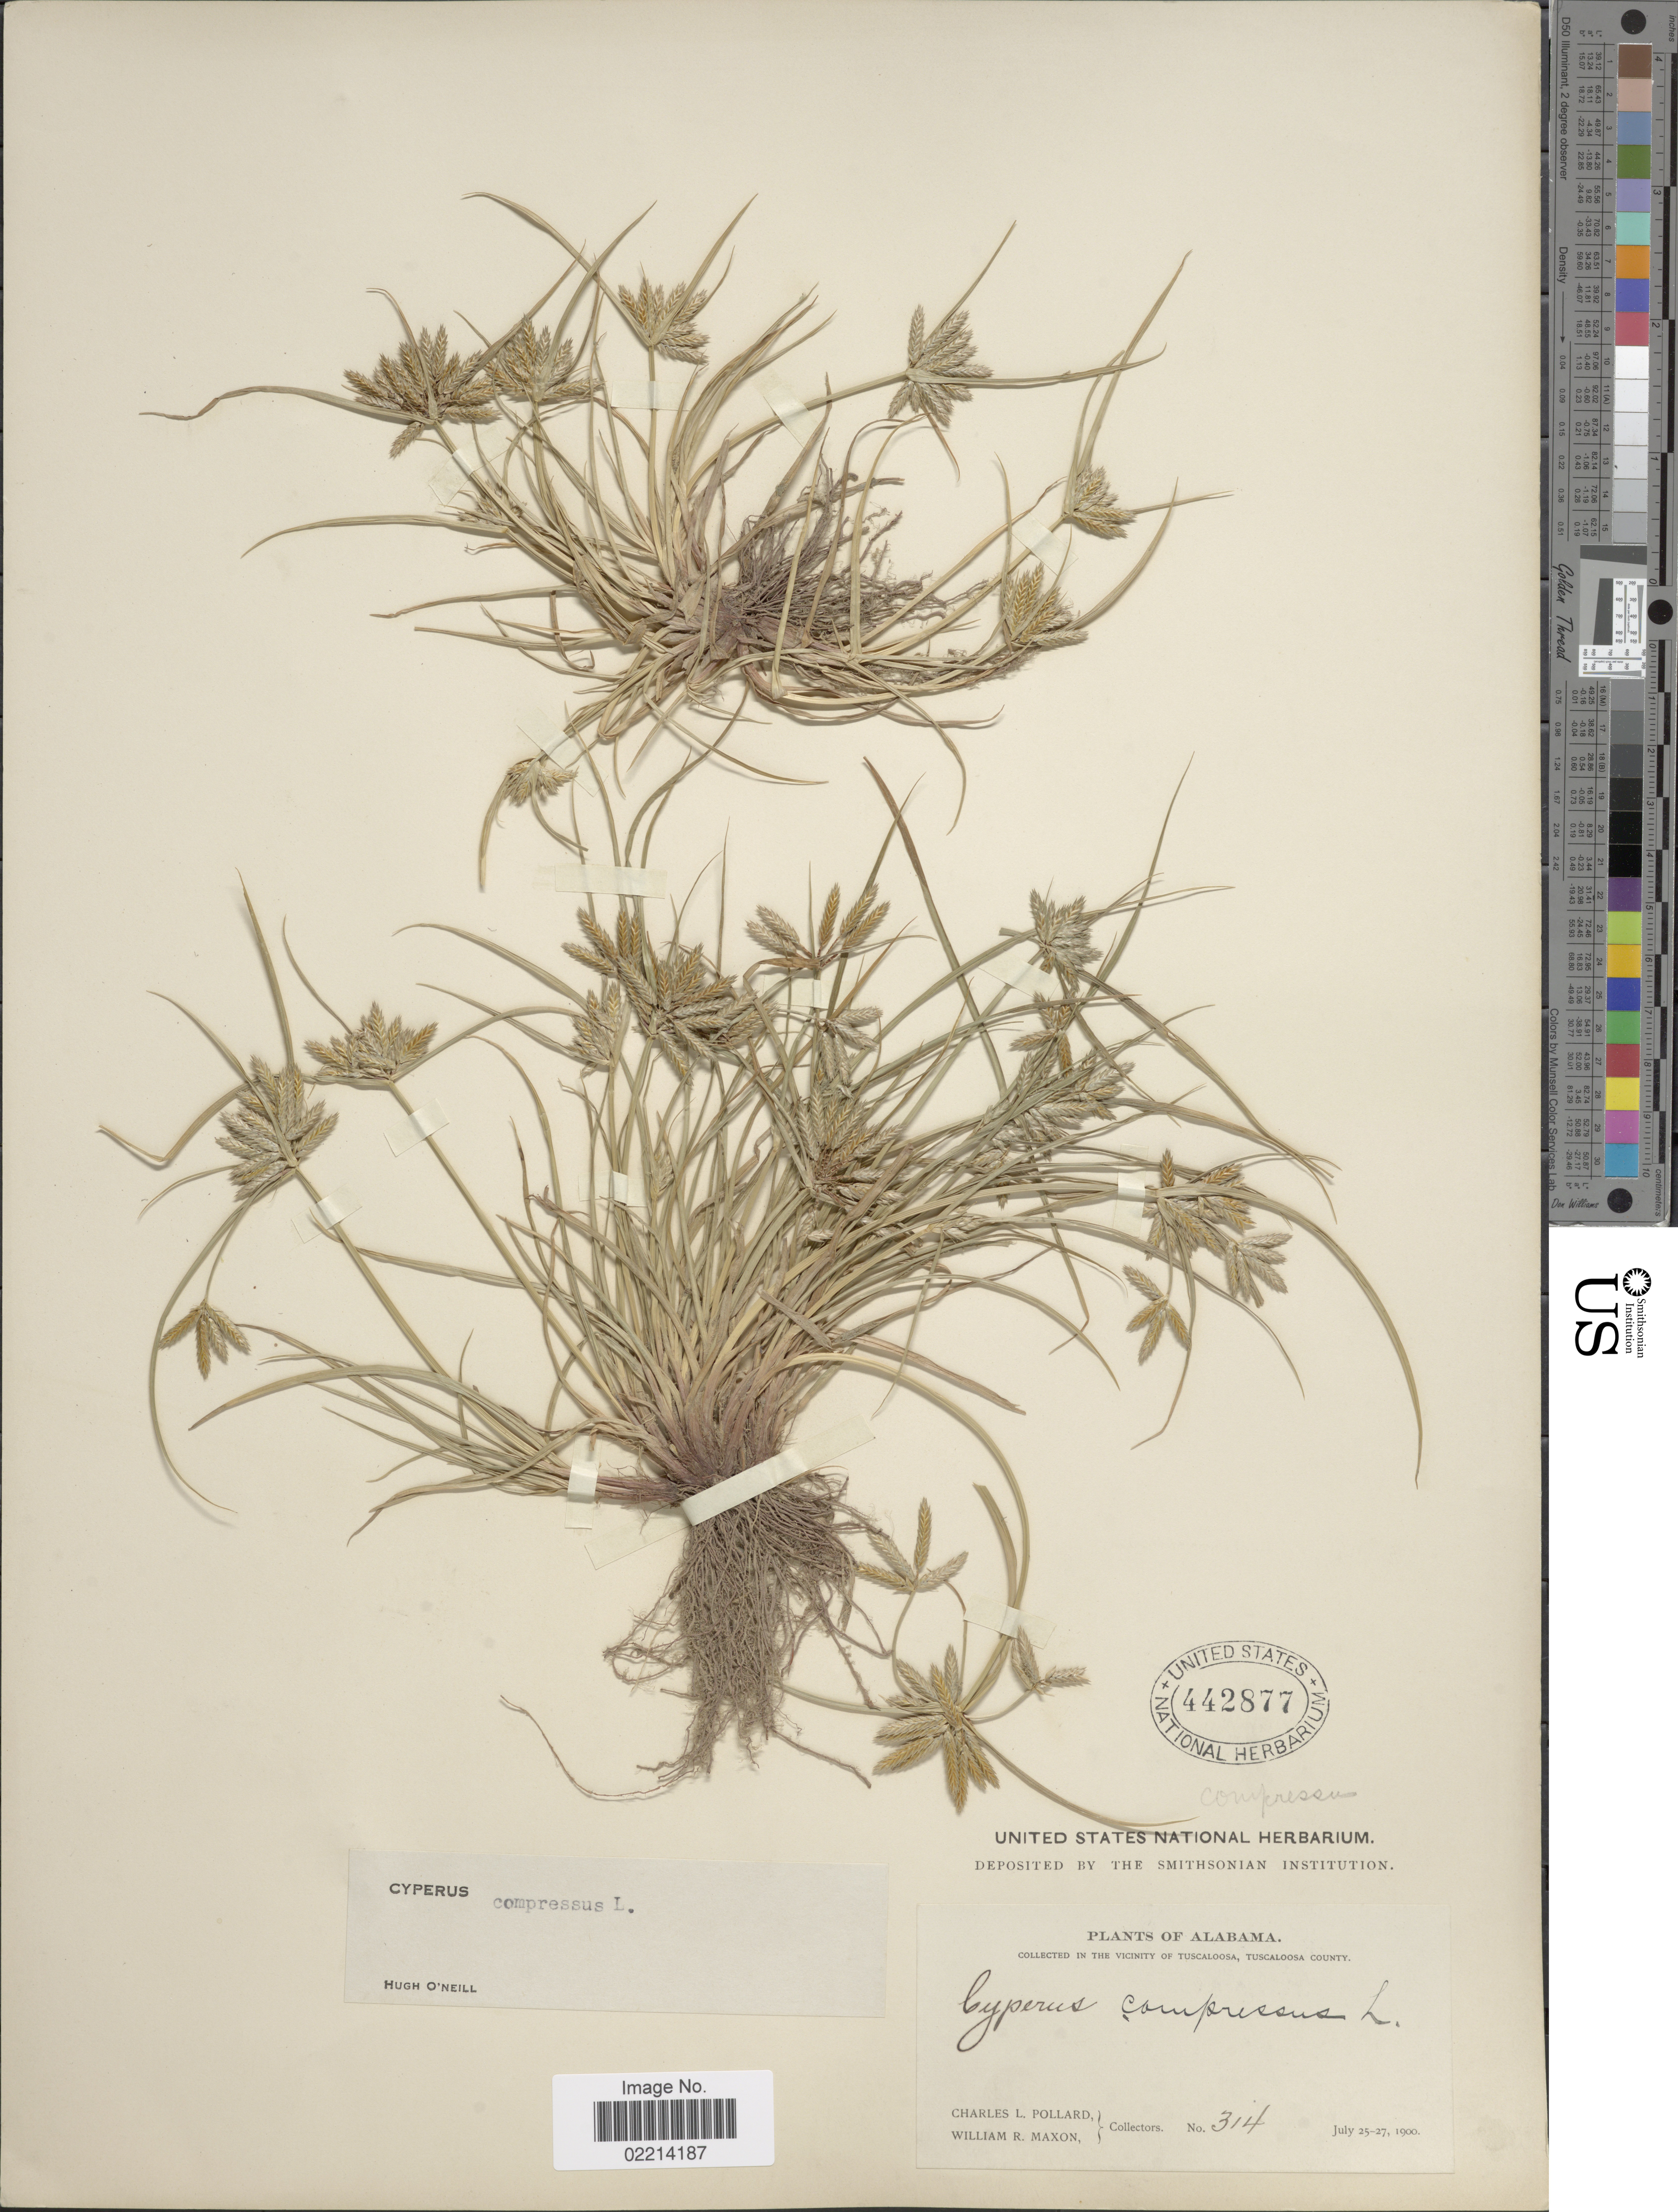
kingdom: Plantae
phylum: Tracheophyta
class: Liliopsida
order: Poales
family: Cyperaceae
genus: Cyperus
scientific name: Cyperus compressus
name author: L.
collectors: C. L. Pollard & W. R. Maxon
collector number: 314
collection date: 1900-07-25/1900-07-27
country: United States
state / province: Alabama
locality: In the Vicinity of Tuscaloosa, Tuscaloosa County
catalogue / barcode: US 442877